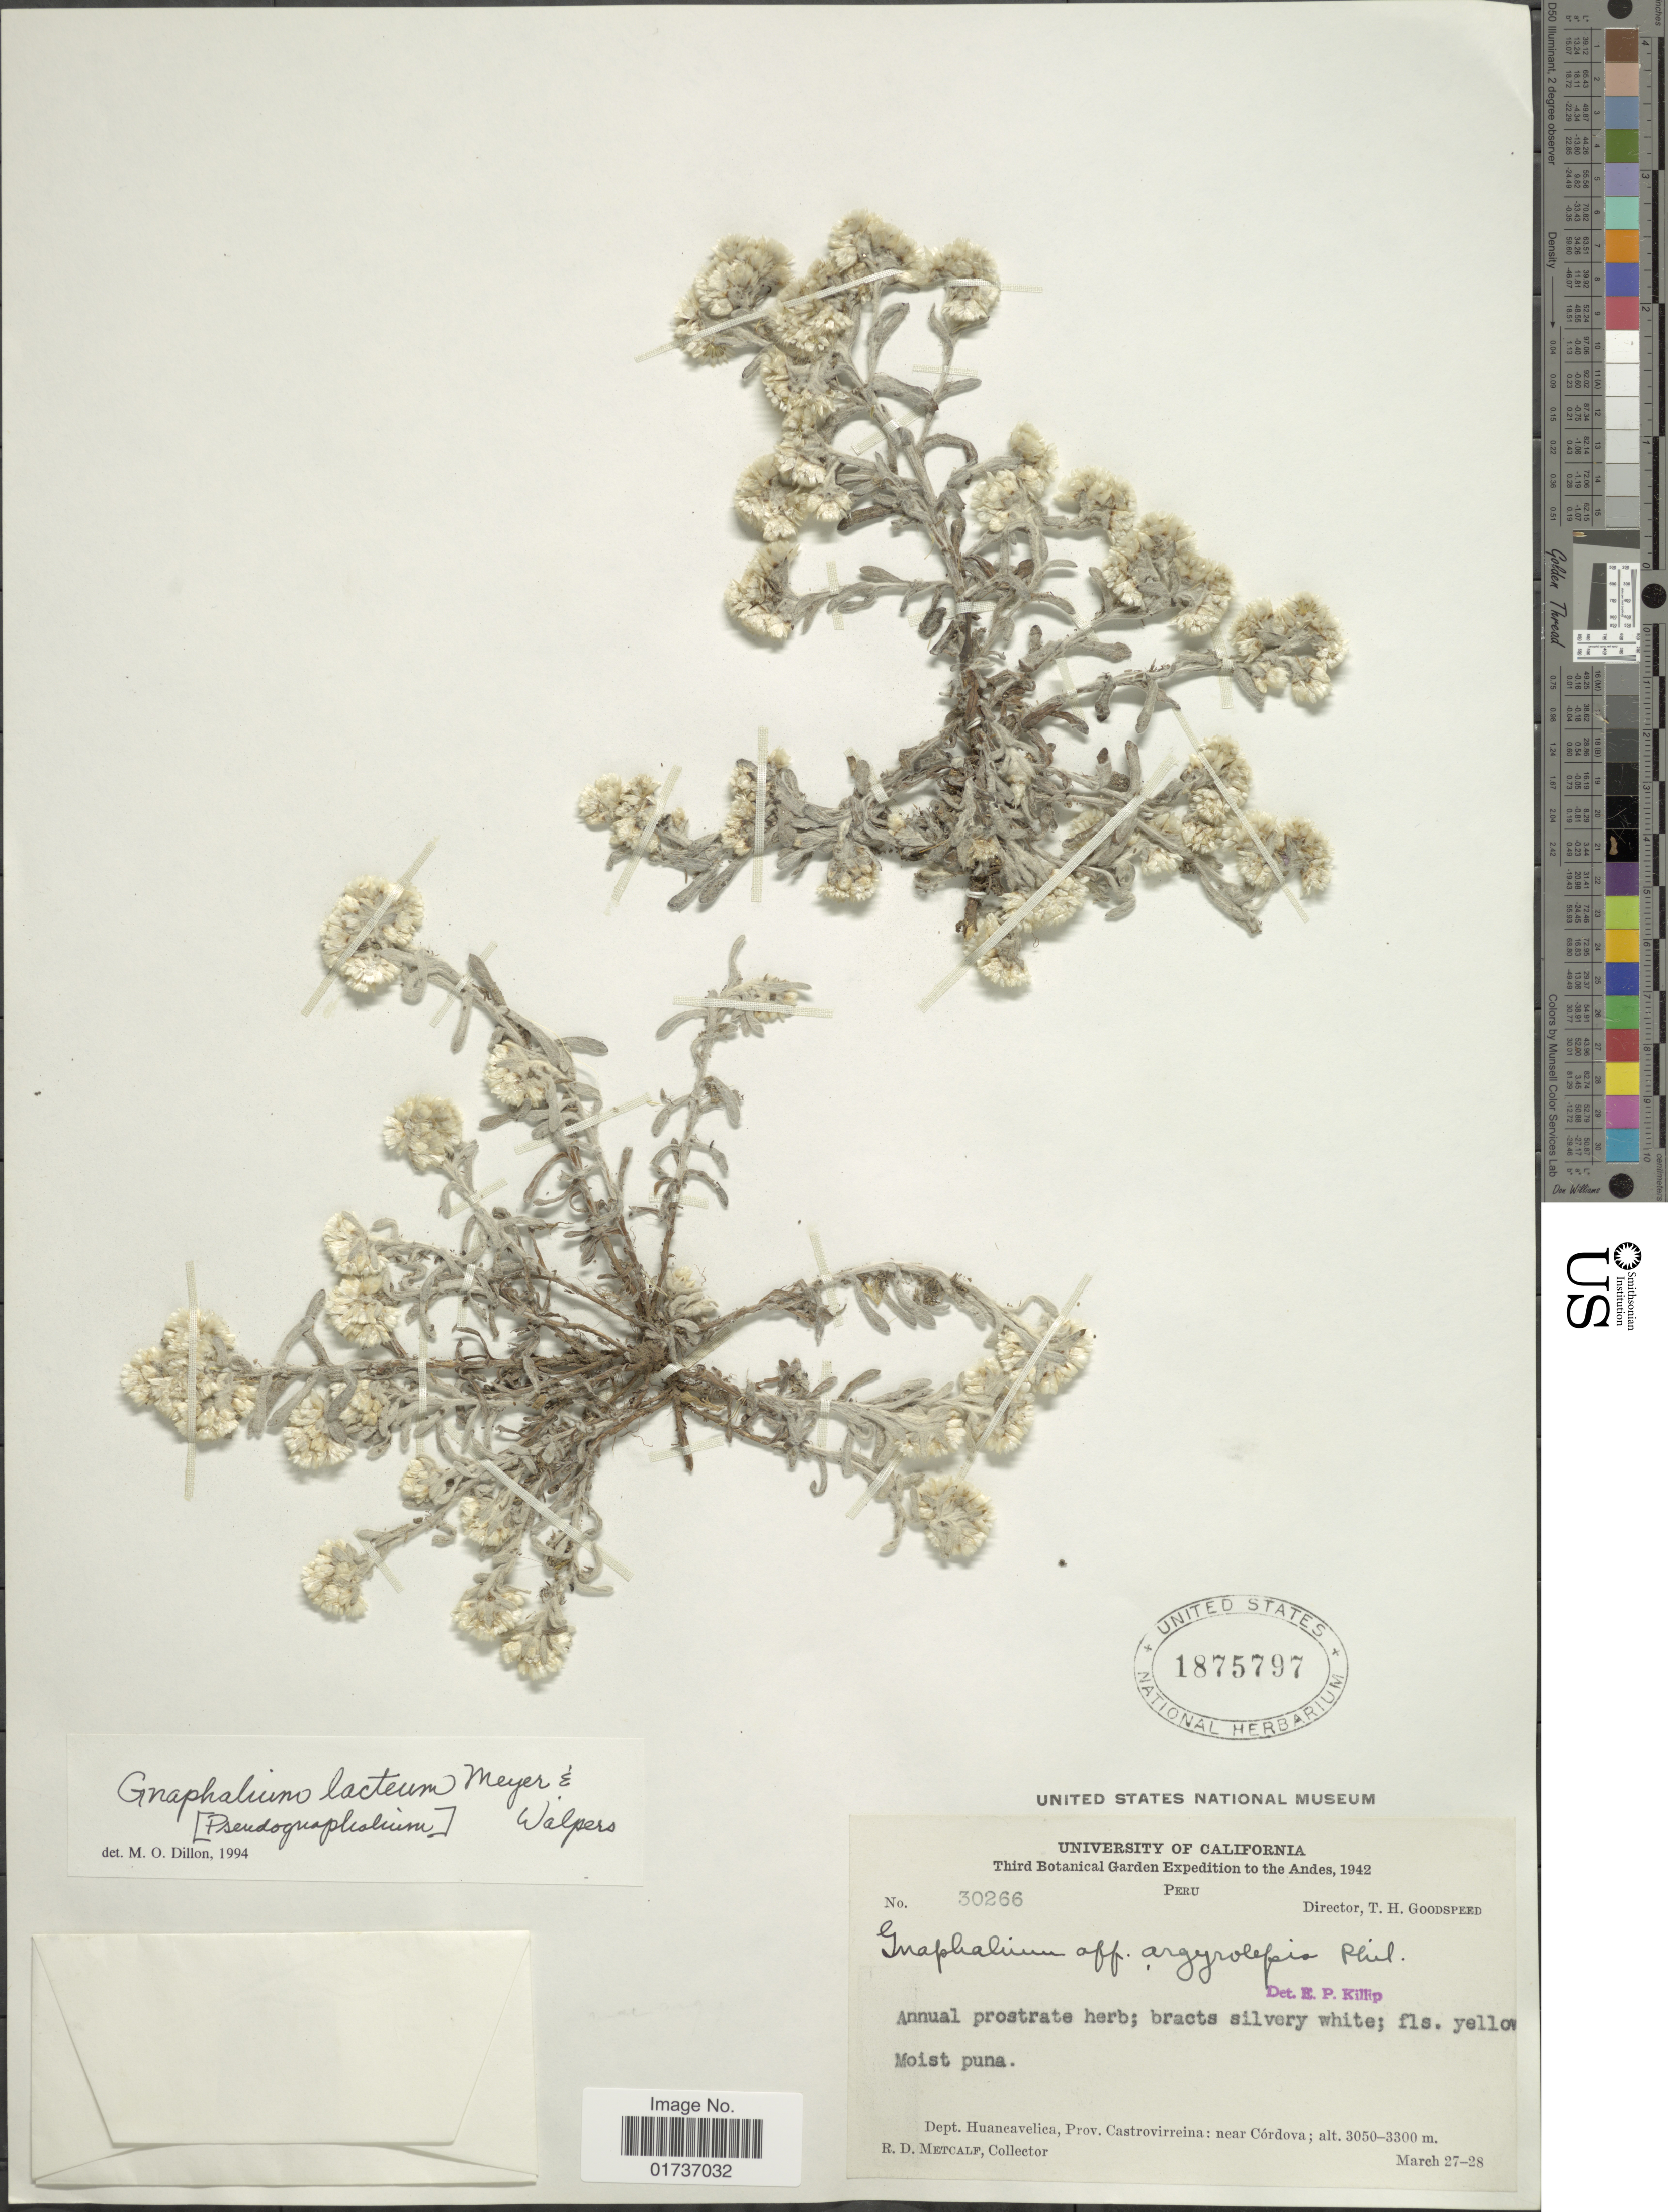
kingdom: Plantae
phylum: Tracheophyta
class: Magnoliopsida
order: Asterales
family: Asteraceae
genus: Gnaphalium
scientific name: Gnaphalium lacteum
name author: Meyen & Walp.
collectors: R. D. Metcalf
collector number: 30266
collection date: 1942-03-27/1942-03-28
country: Peru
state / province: Huancavelica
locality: Dept. Huancavelica, Prov. Castrovirreina: near Córdova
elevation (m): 3050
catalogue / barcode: US 1875797